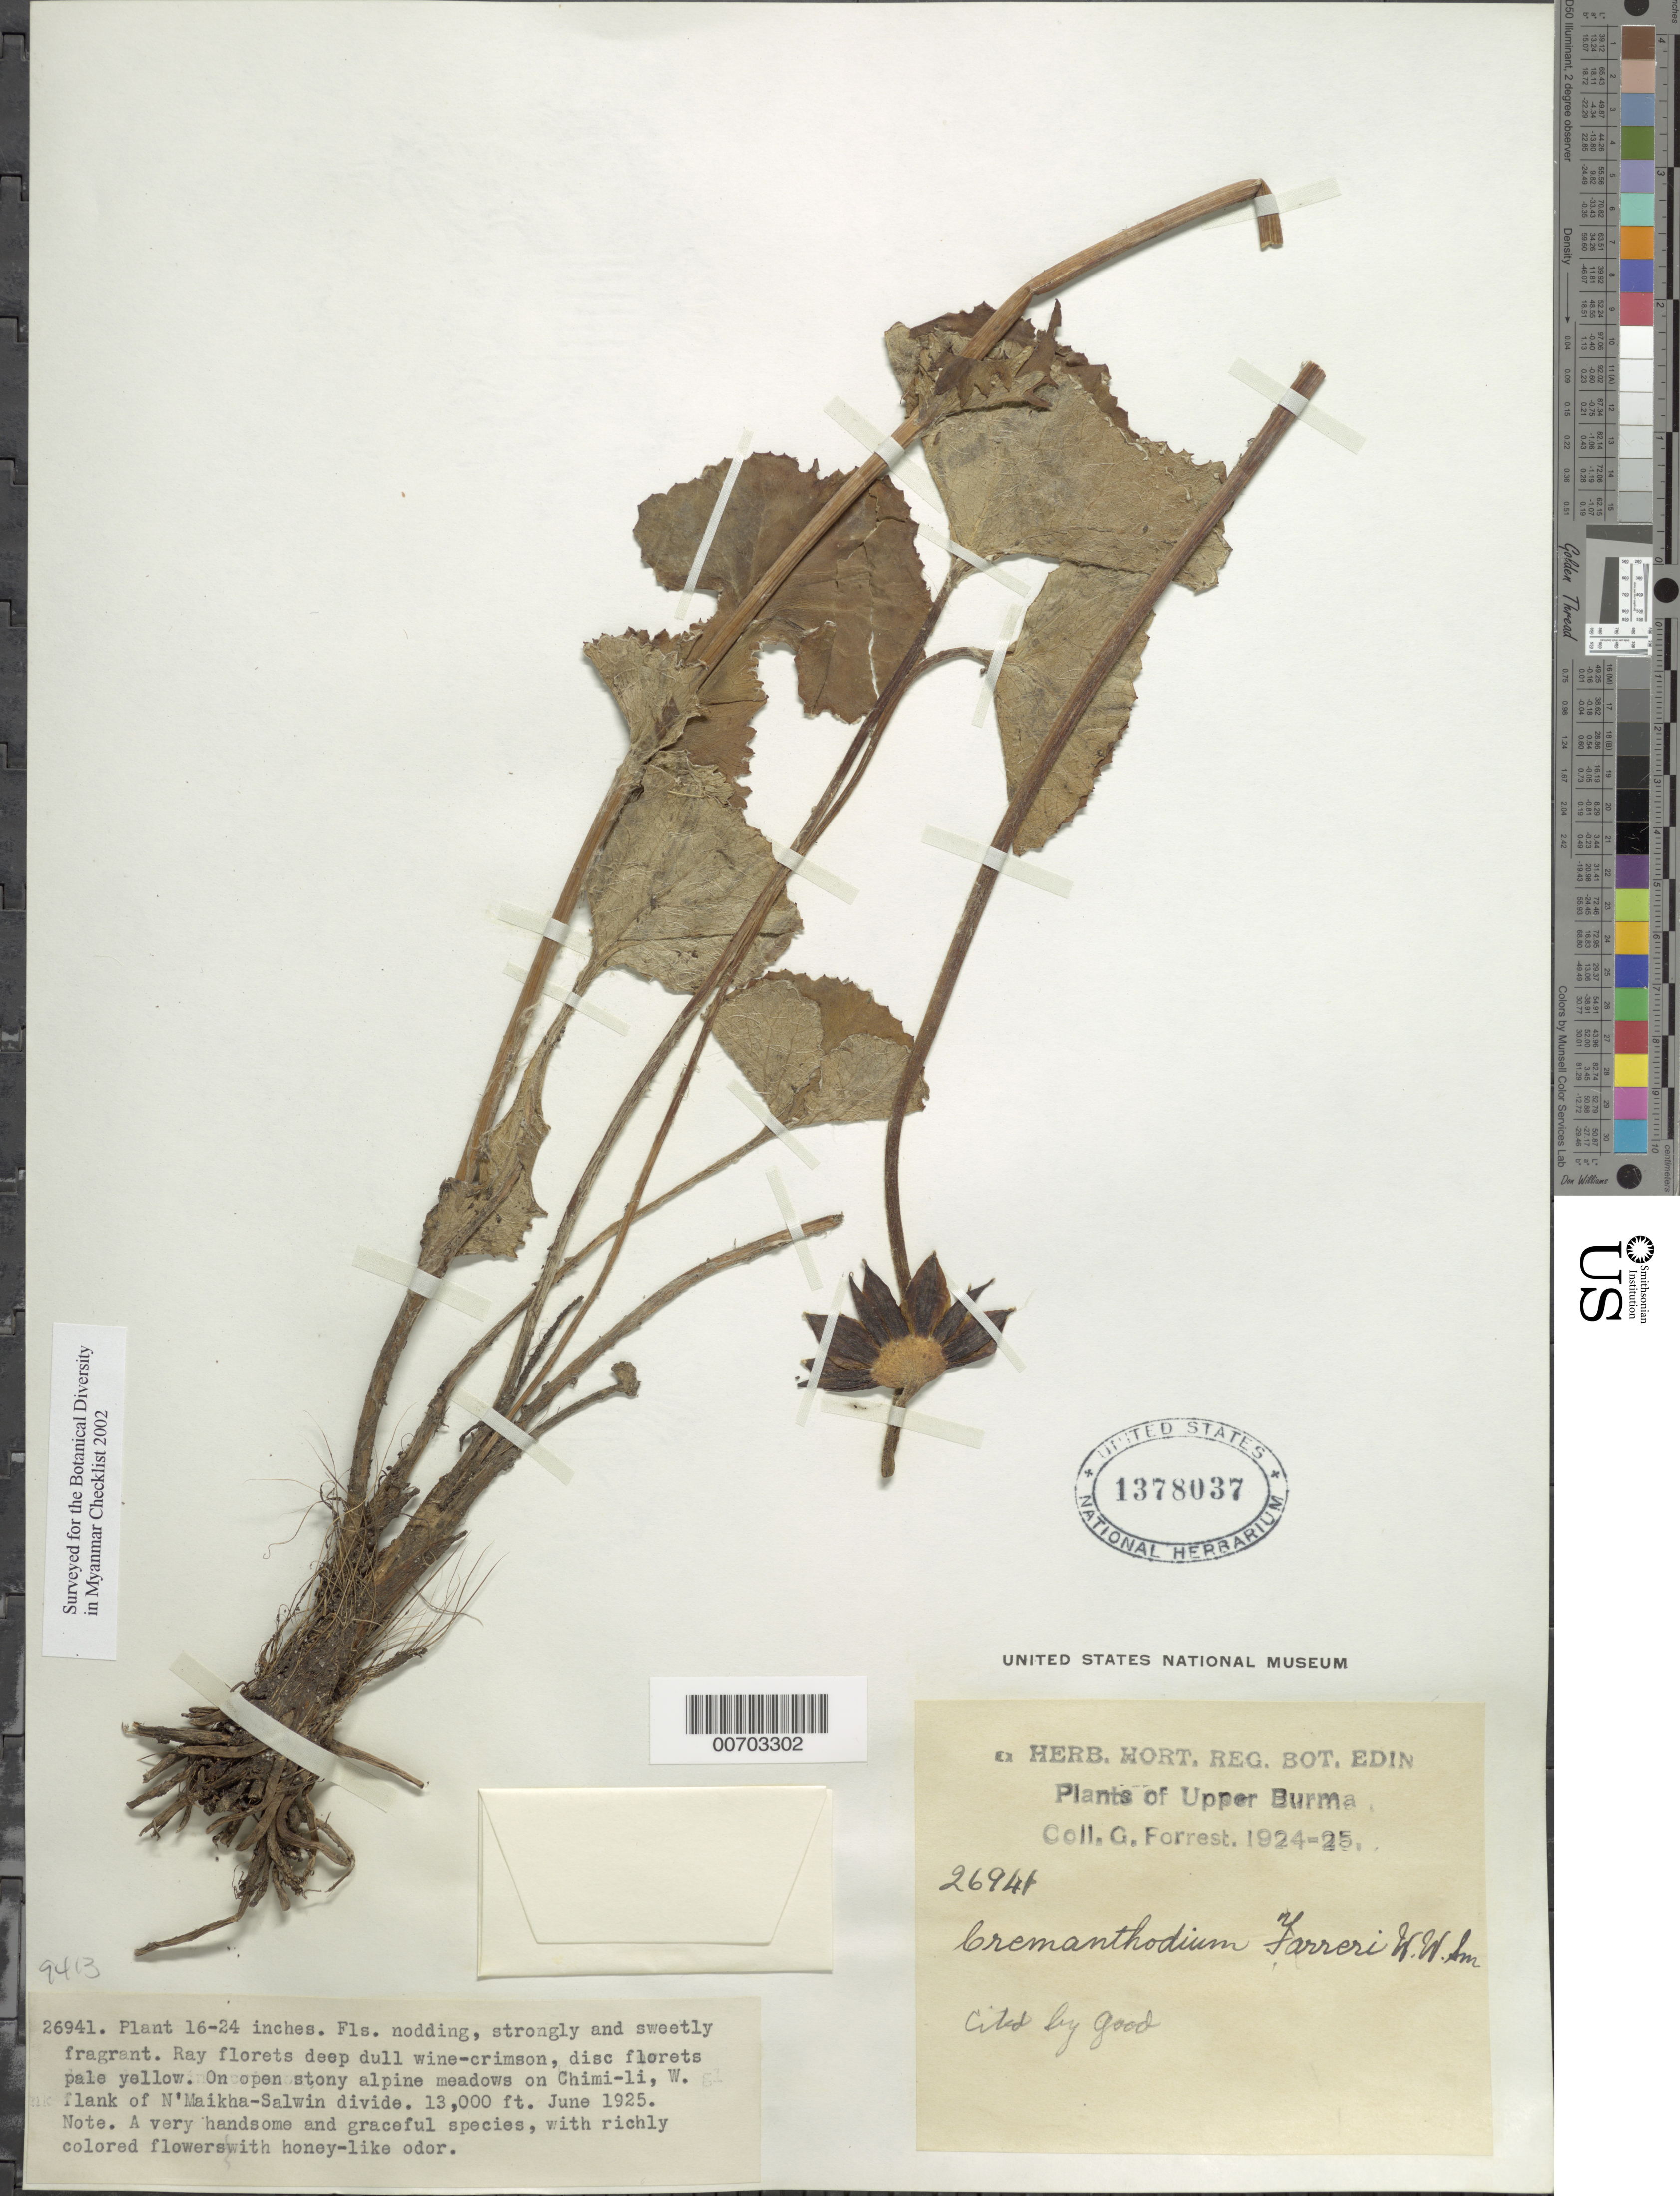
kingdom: Plantae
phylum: Tracheophyta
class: Magnoliopsida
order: Asterales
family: Asteraceae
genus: Cremanthodium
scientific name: Cremanthodium farreri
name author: W.W. Sm.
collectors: G. Forrest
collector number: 26941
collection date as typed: Jun 1925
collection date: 1925-06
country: Myanmar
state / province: Kachin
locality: N'Maikha-Salwin Divide, W flank, Chimi-li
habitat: Open stony alpine meadows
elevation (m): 3962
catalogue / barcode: US 1378037